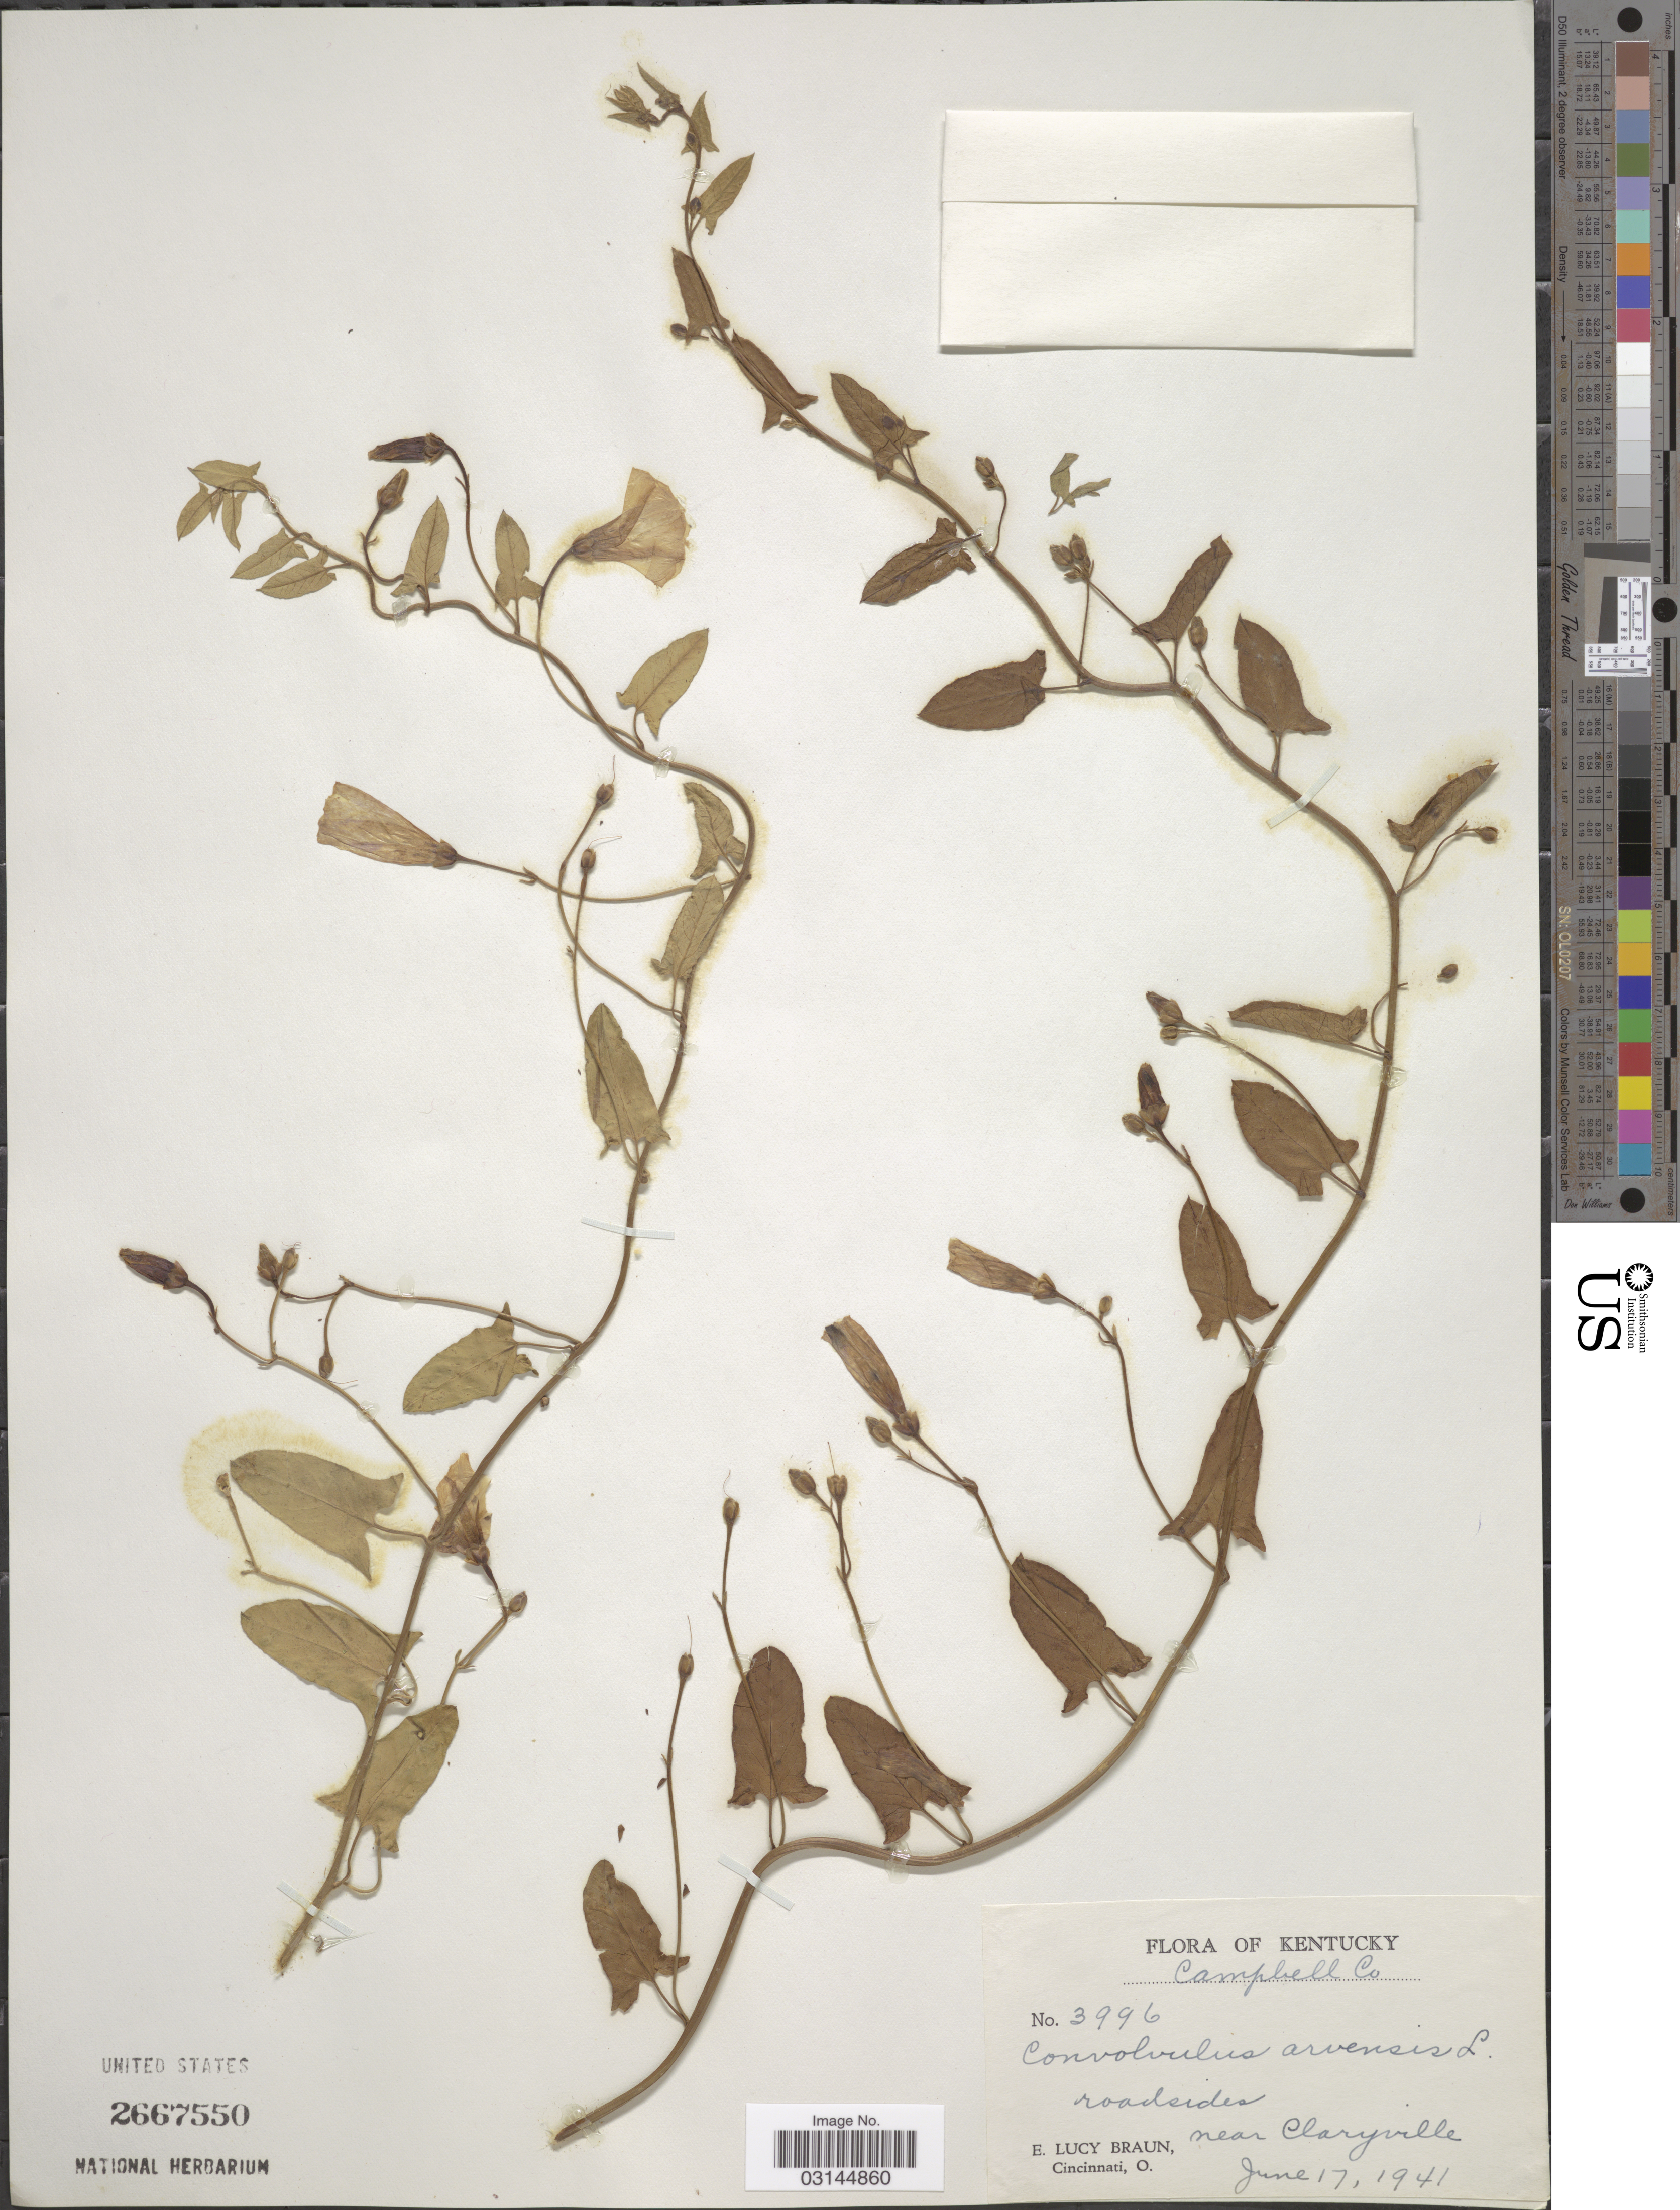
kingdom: Plantae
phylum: Tracheophyta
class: Magnoliopsida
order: Solanales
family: Convolvulaceae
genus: Convolvulus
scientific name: Convolvulus arvensis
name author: L.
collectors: E. L. Braun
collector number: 3996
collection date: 1941-06-17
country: United States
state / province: Kentucky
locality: Campbell Co., roadsides near Claryville.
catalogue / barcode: US 2667550